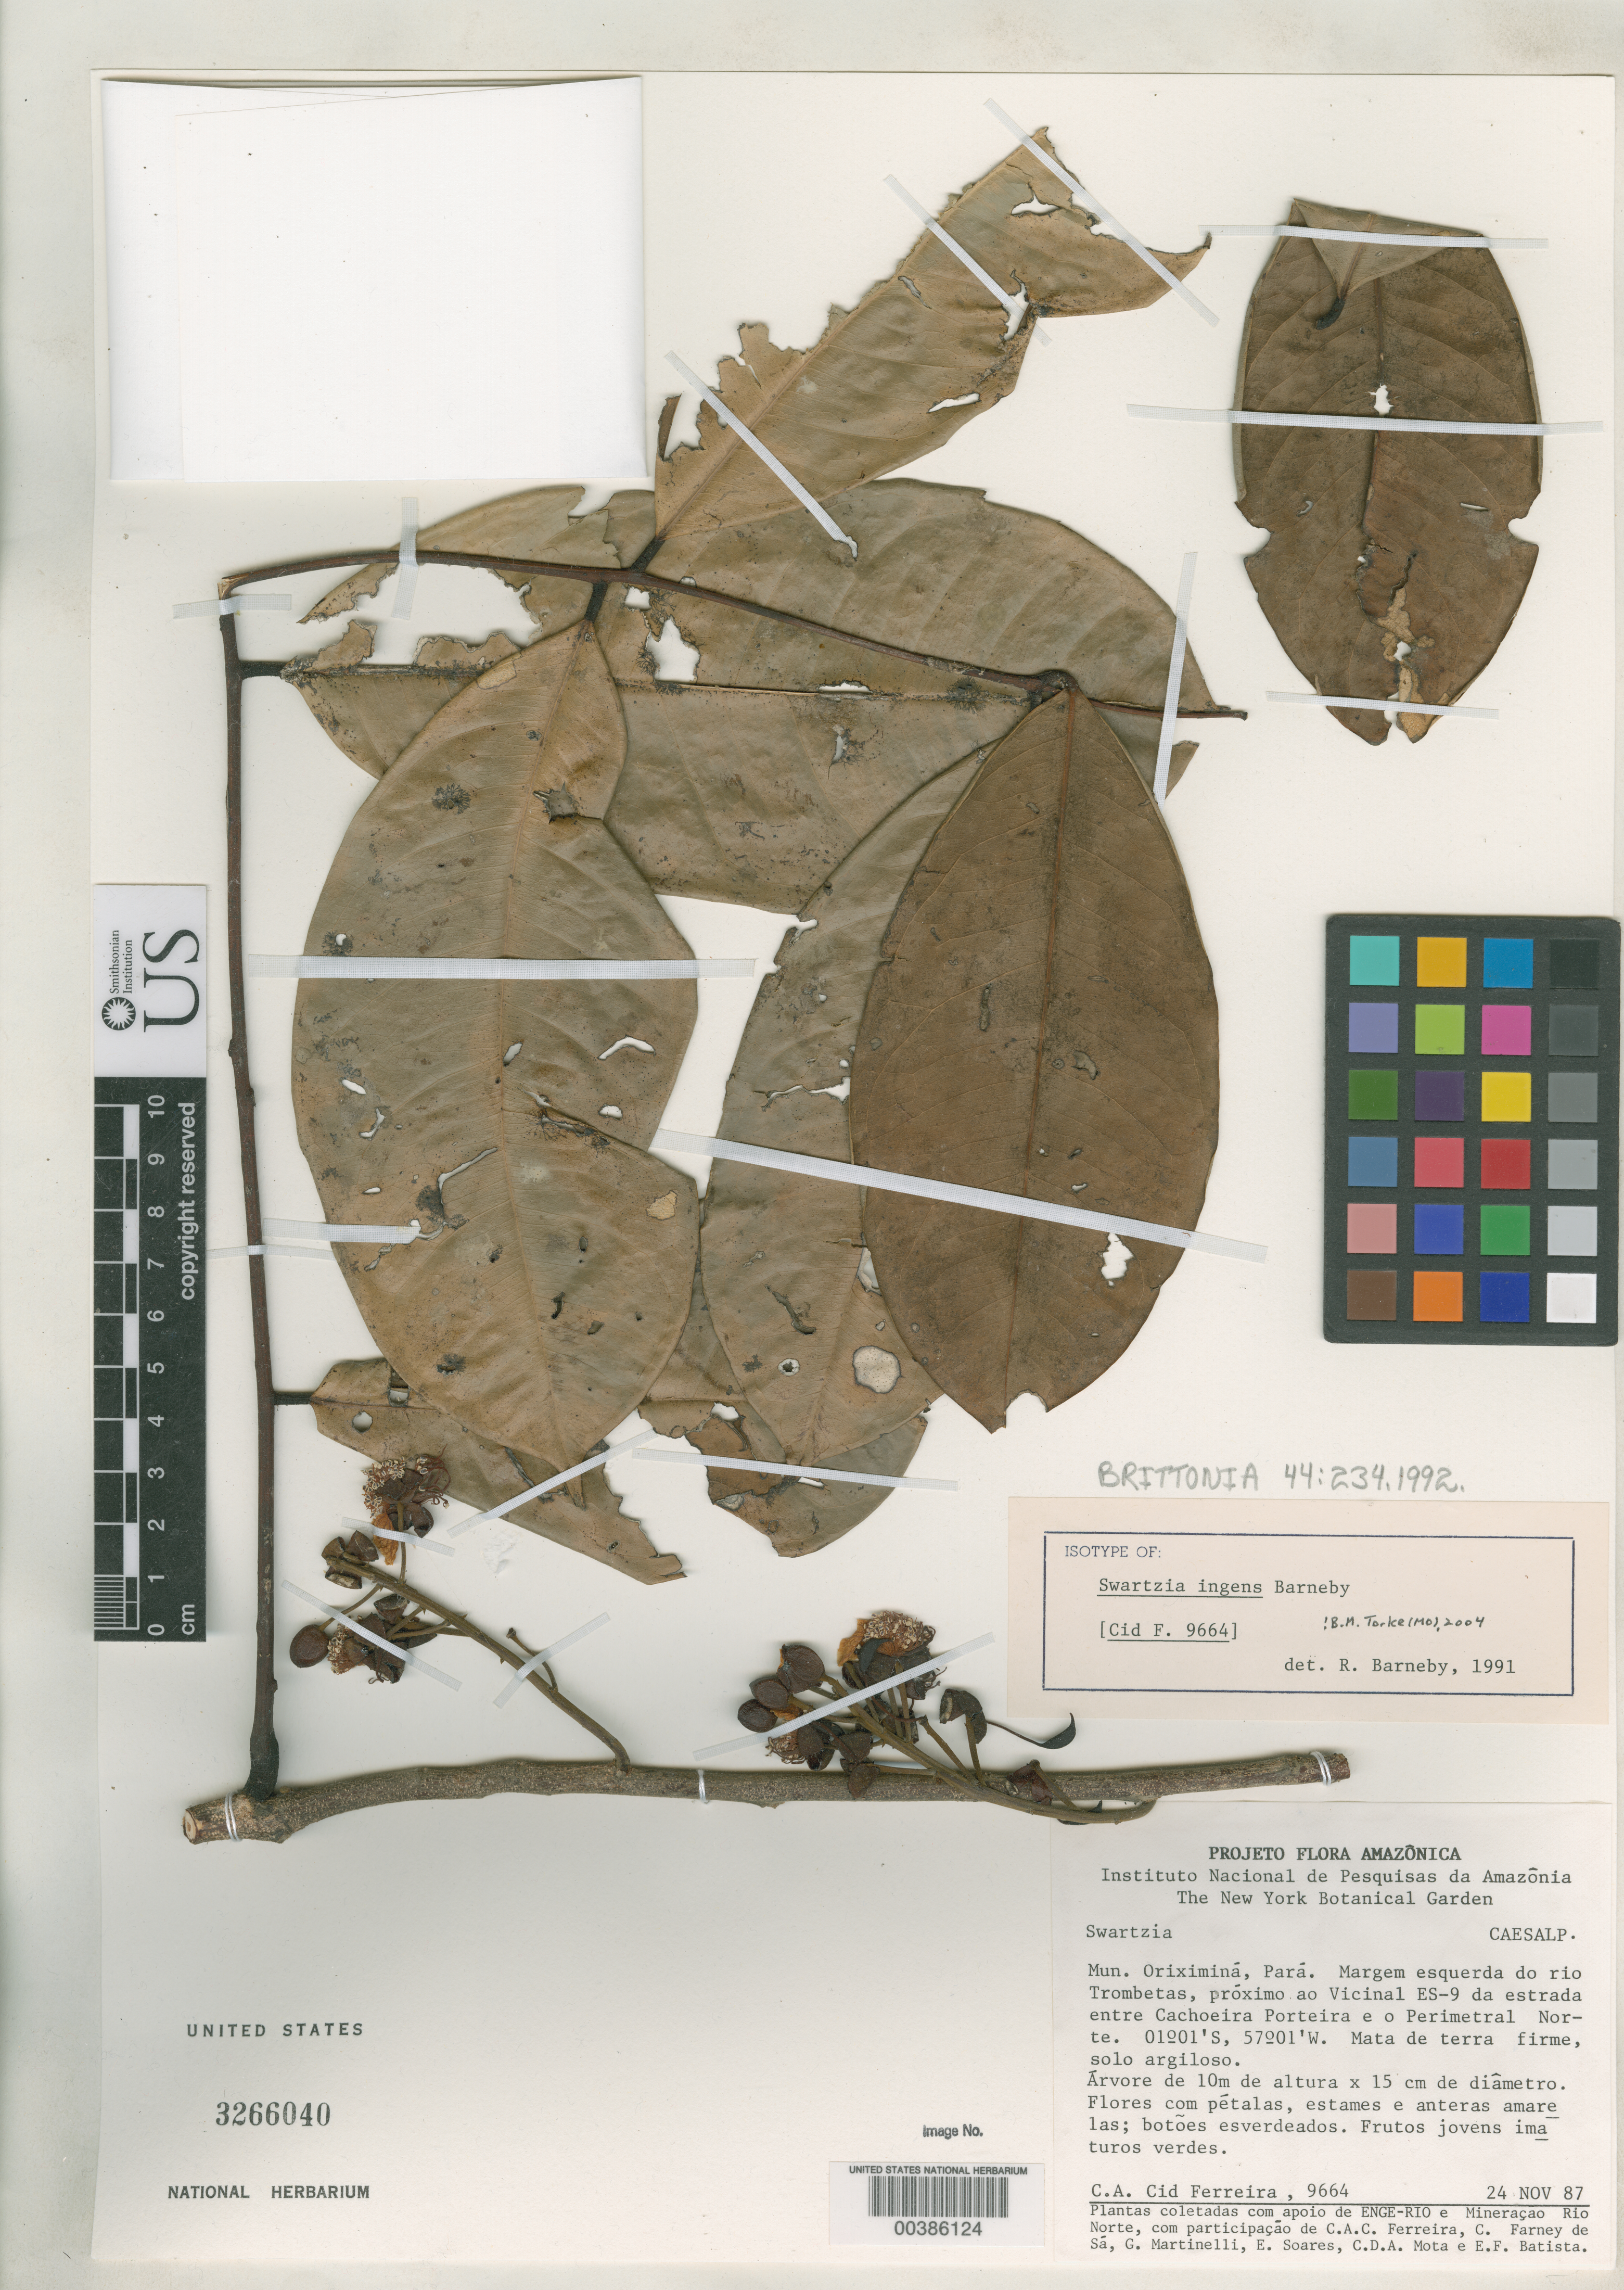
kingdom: Plantae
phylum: Tracheophyta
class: Magnoliopsida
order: Fabales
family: Fabaceae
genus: Swartzia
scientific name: Swartzia ingens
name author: Barneby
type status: Isotype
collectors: C. A. Cid Ferreira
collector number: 9664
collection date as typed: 24 Nov 1987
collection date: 1987-11-24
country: Brazil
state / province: Pará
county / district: Oriximiná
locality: Margem Esquerda do Rio Trombetas, proximo ao Vicinal ES-9 da estrada entre Cachoeira Porteira E o Perimetral Norte.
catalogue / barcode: US 3266040